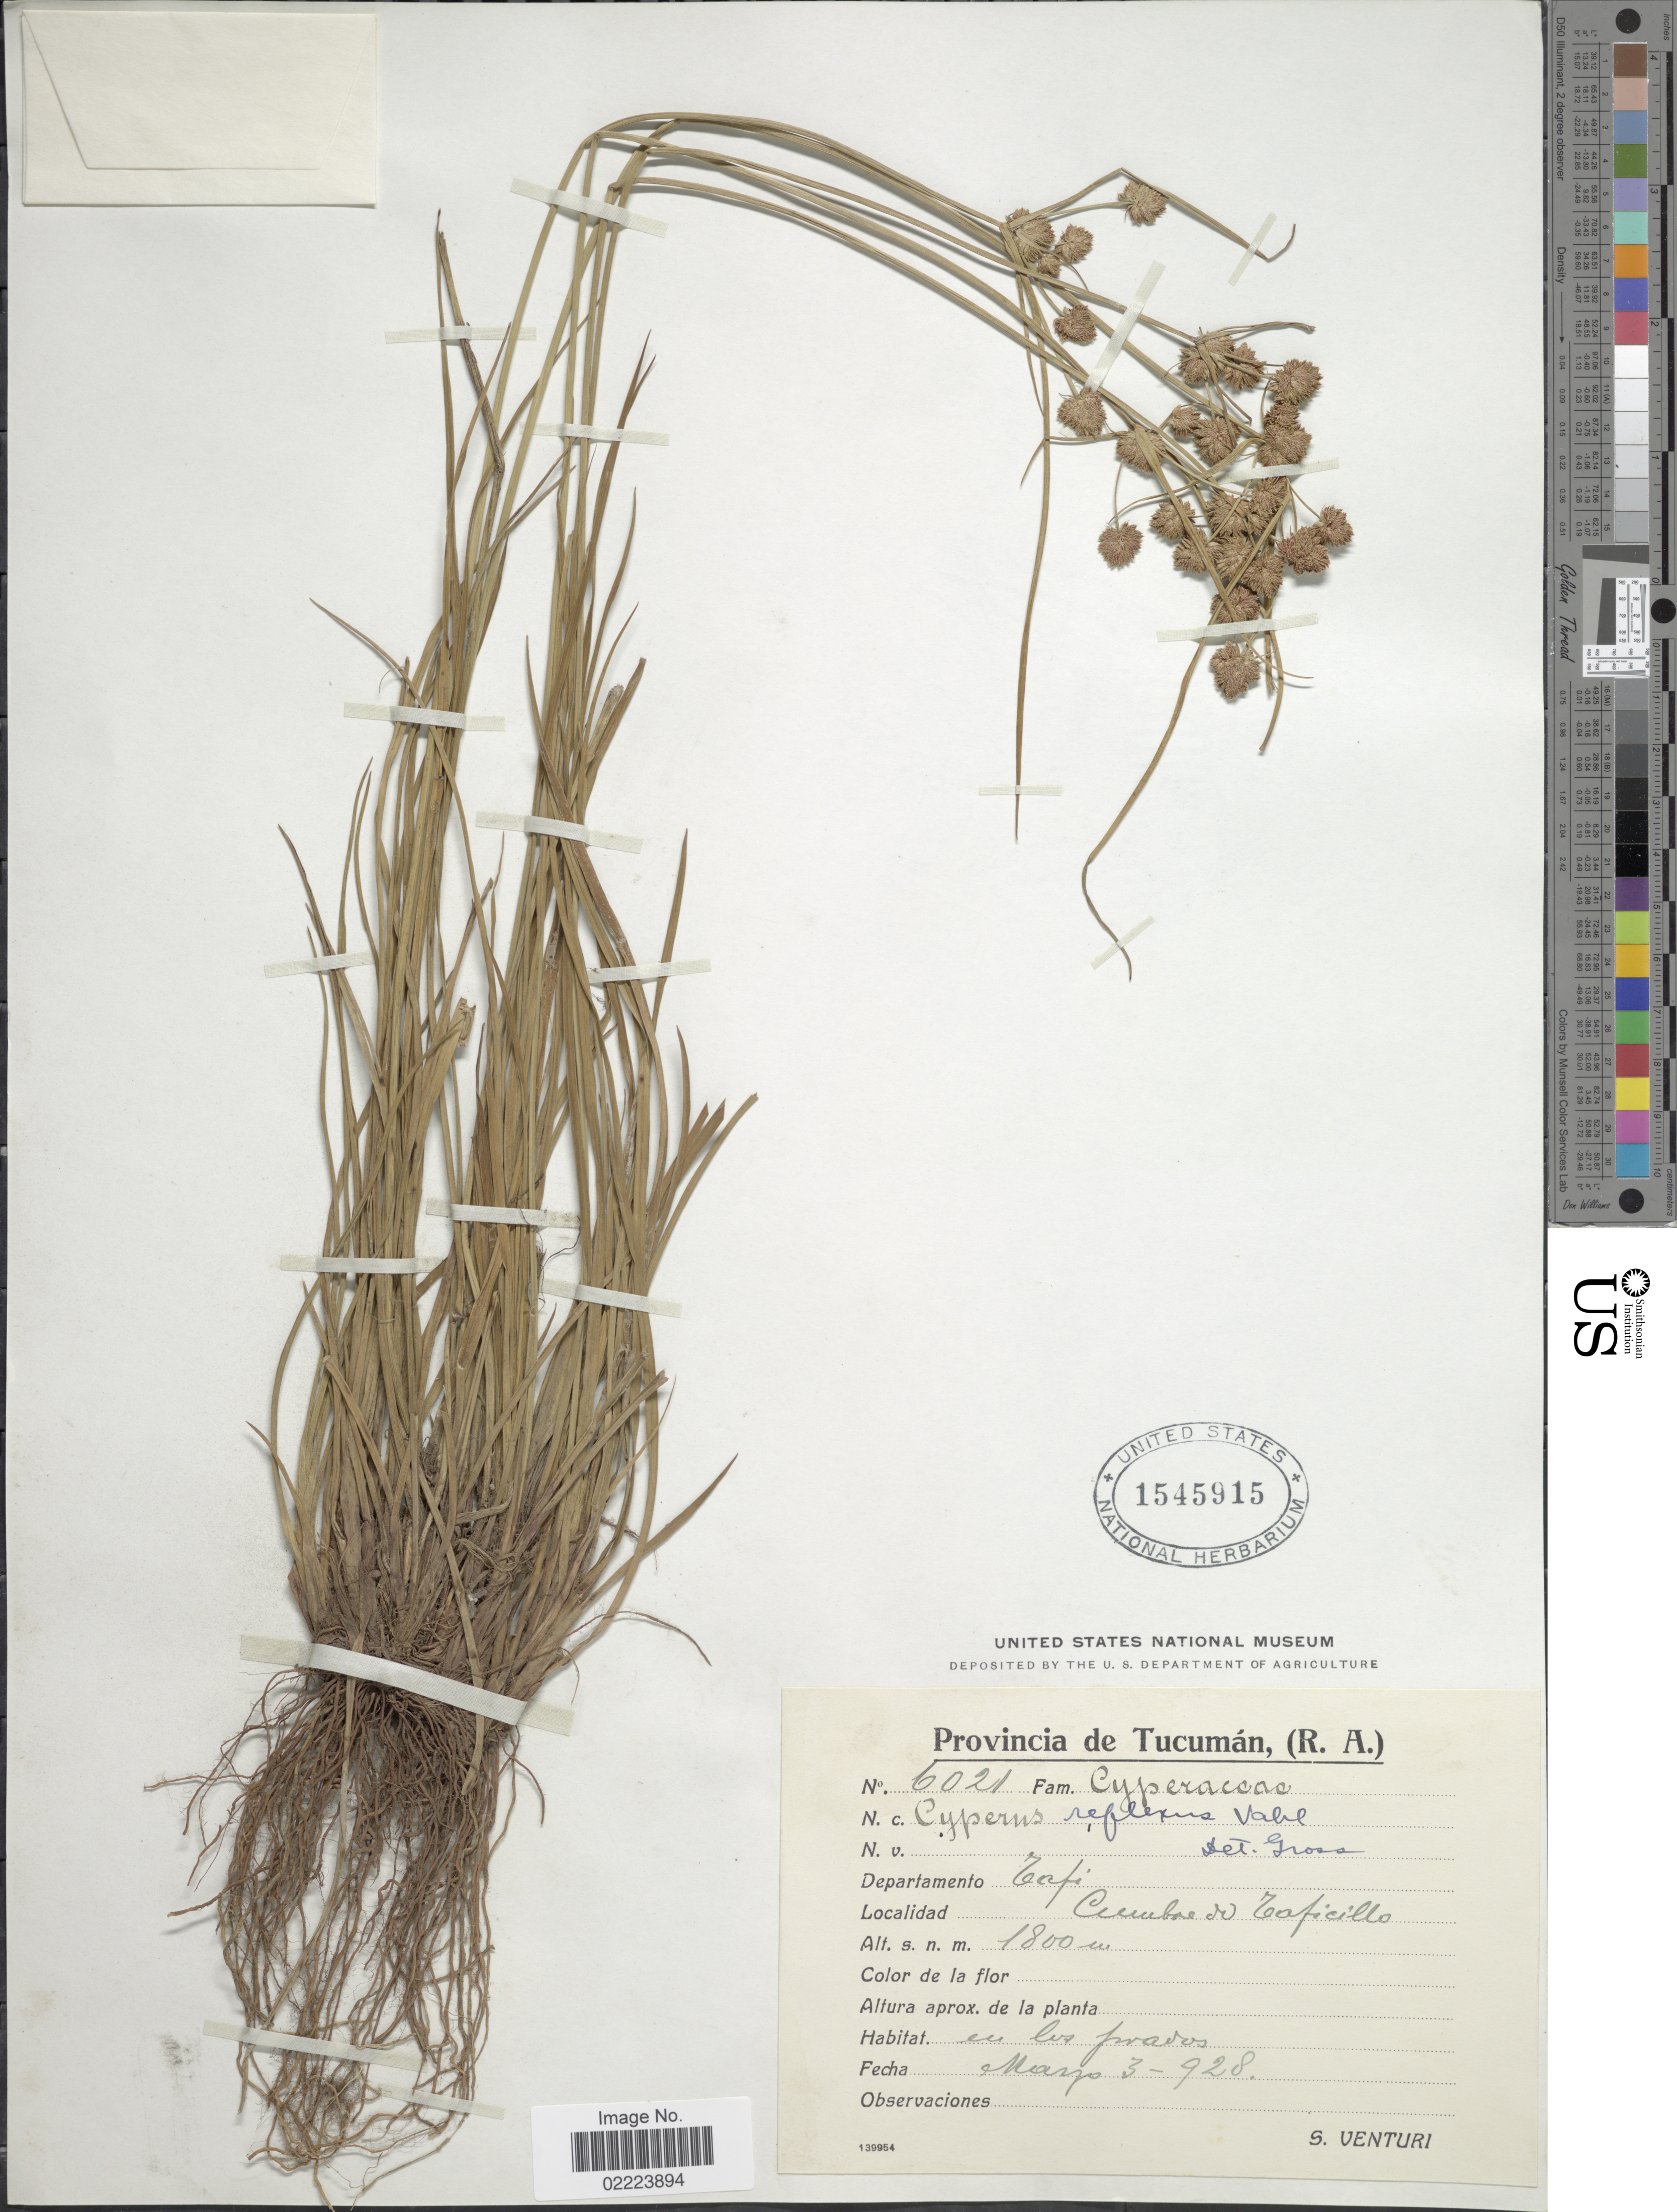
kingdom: Plantae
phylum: Tracheophyta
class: Liliopsida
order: Poales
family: Cyperaceae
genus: Cyperus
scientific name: Cyperus reflexus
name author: Vahl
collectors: S. Venturi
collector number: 6021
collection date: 1928-03-03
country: Argentina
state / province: Tucuman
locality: (R.A.) Departamento Tafi, Cumbre de Taficillo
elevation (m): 1800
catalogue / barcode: US 1545915